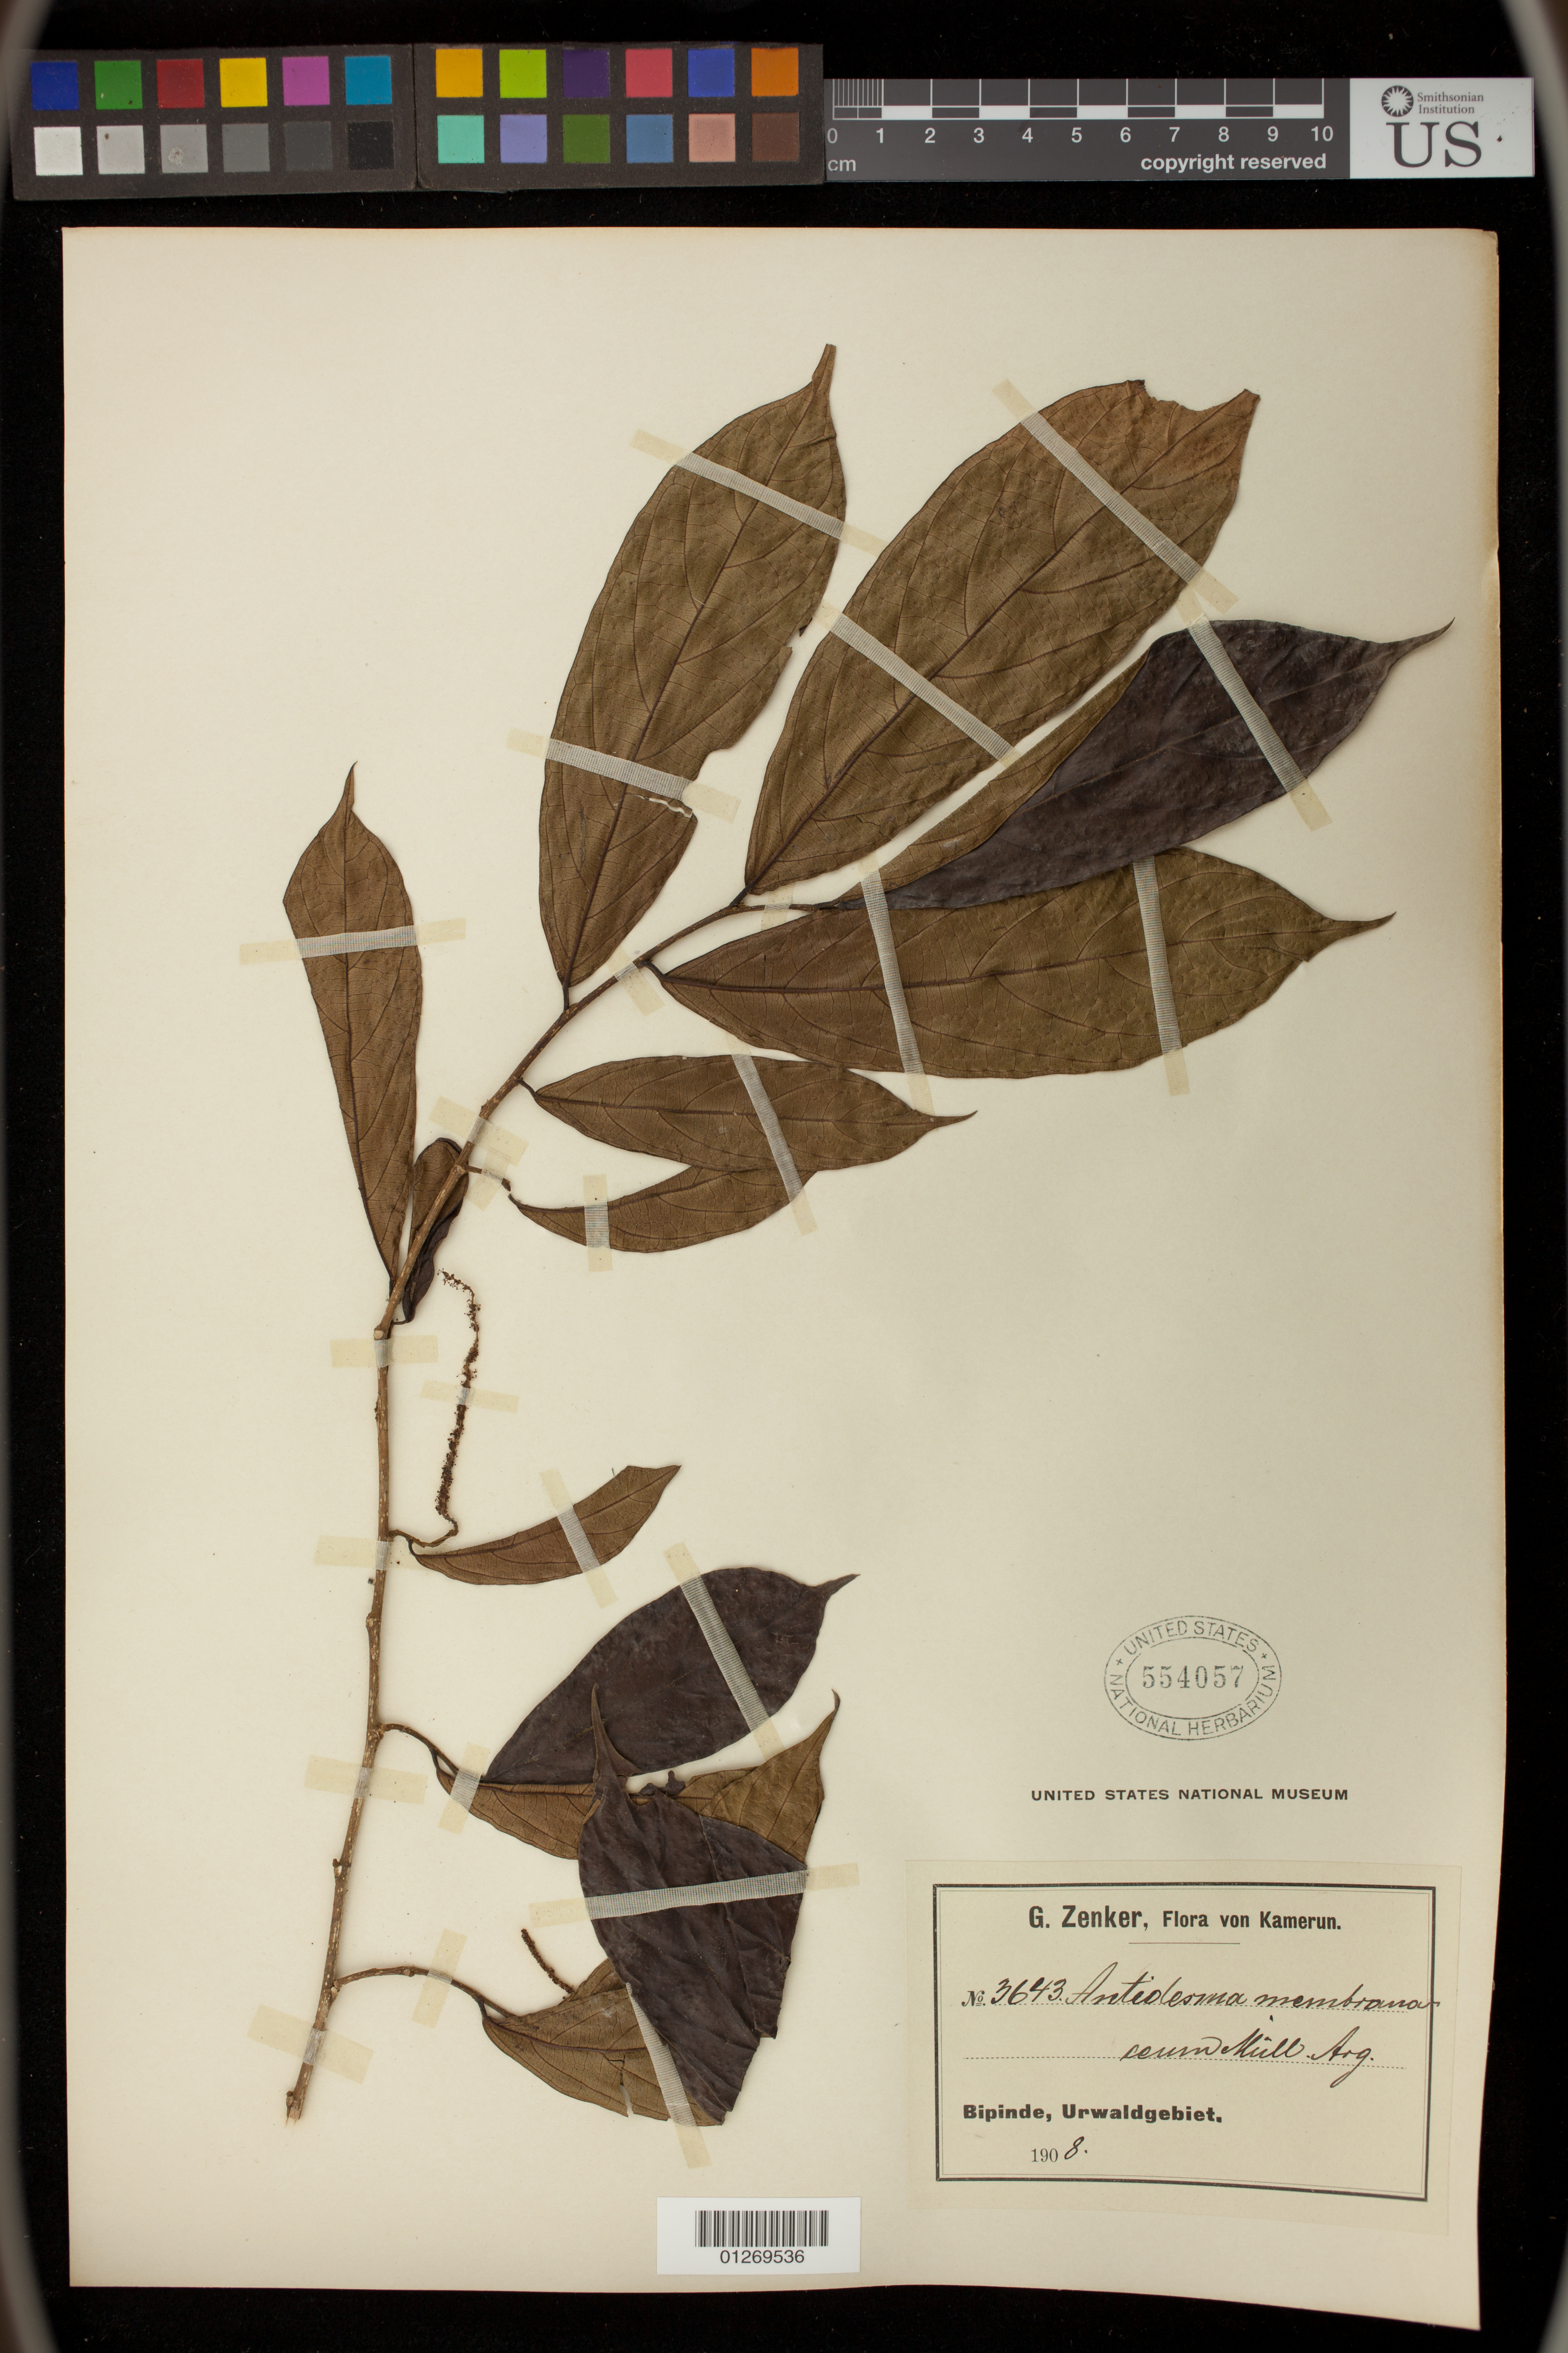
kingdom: Plantae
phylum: Tracheophyta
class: Magnoliopsida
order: Malpighiales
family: Phyllanthaceae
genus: Antidesma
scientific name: Antidesma membranaceum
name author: Müll. Arg.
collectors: G. A. Zenker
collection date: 1908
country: Cameroon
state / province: Sud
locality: Bipinde, Urwaldgebiet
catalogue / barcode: US 554057